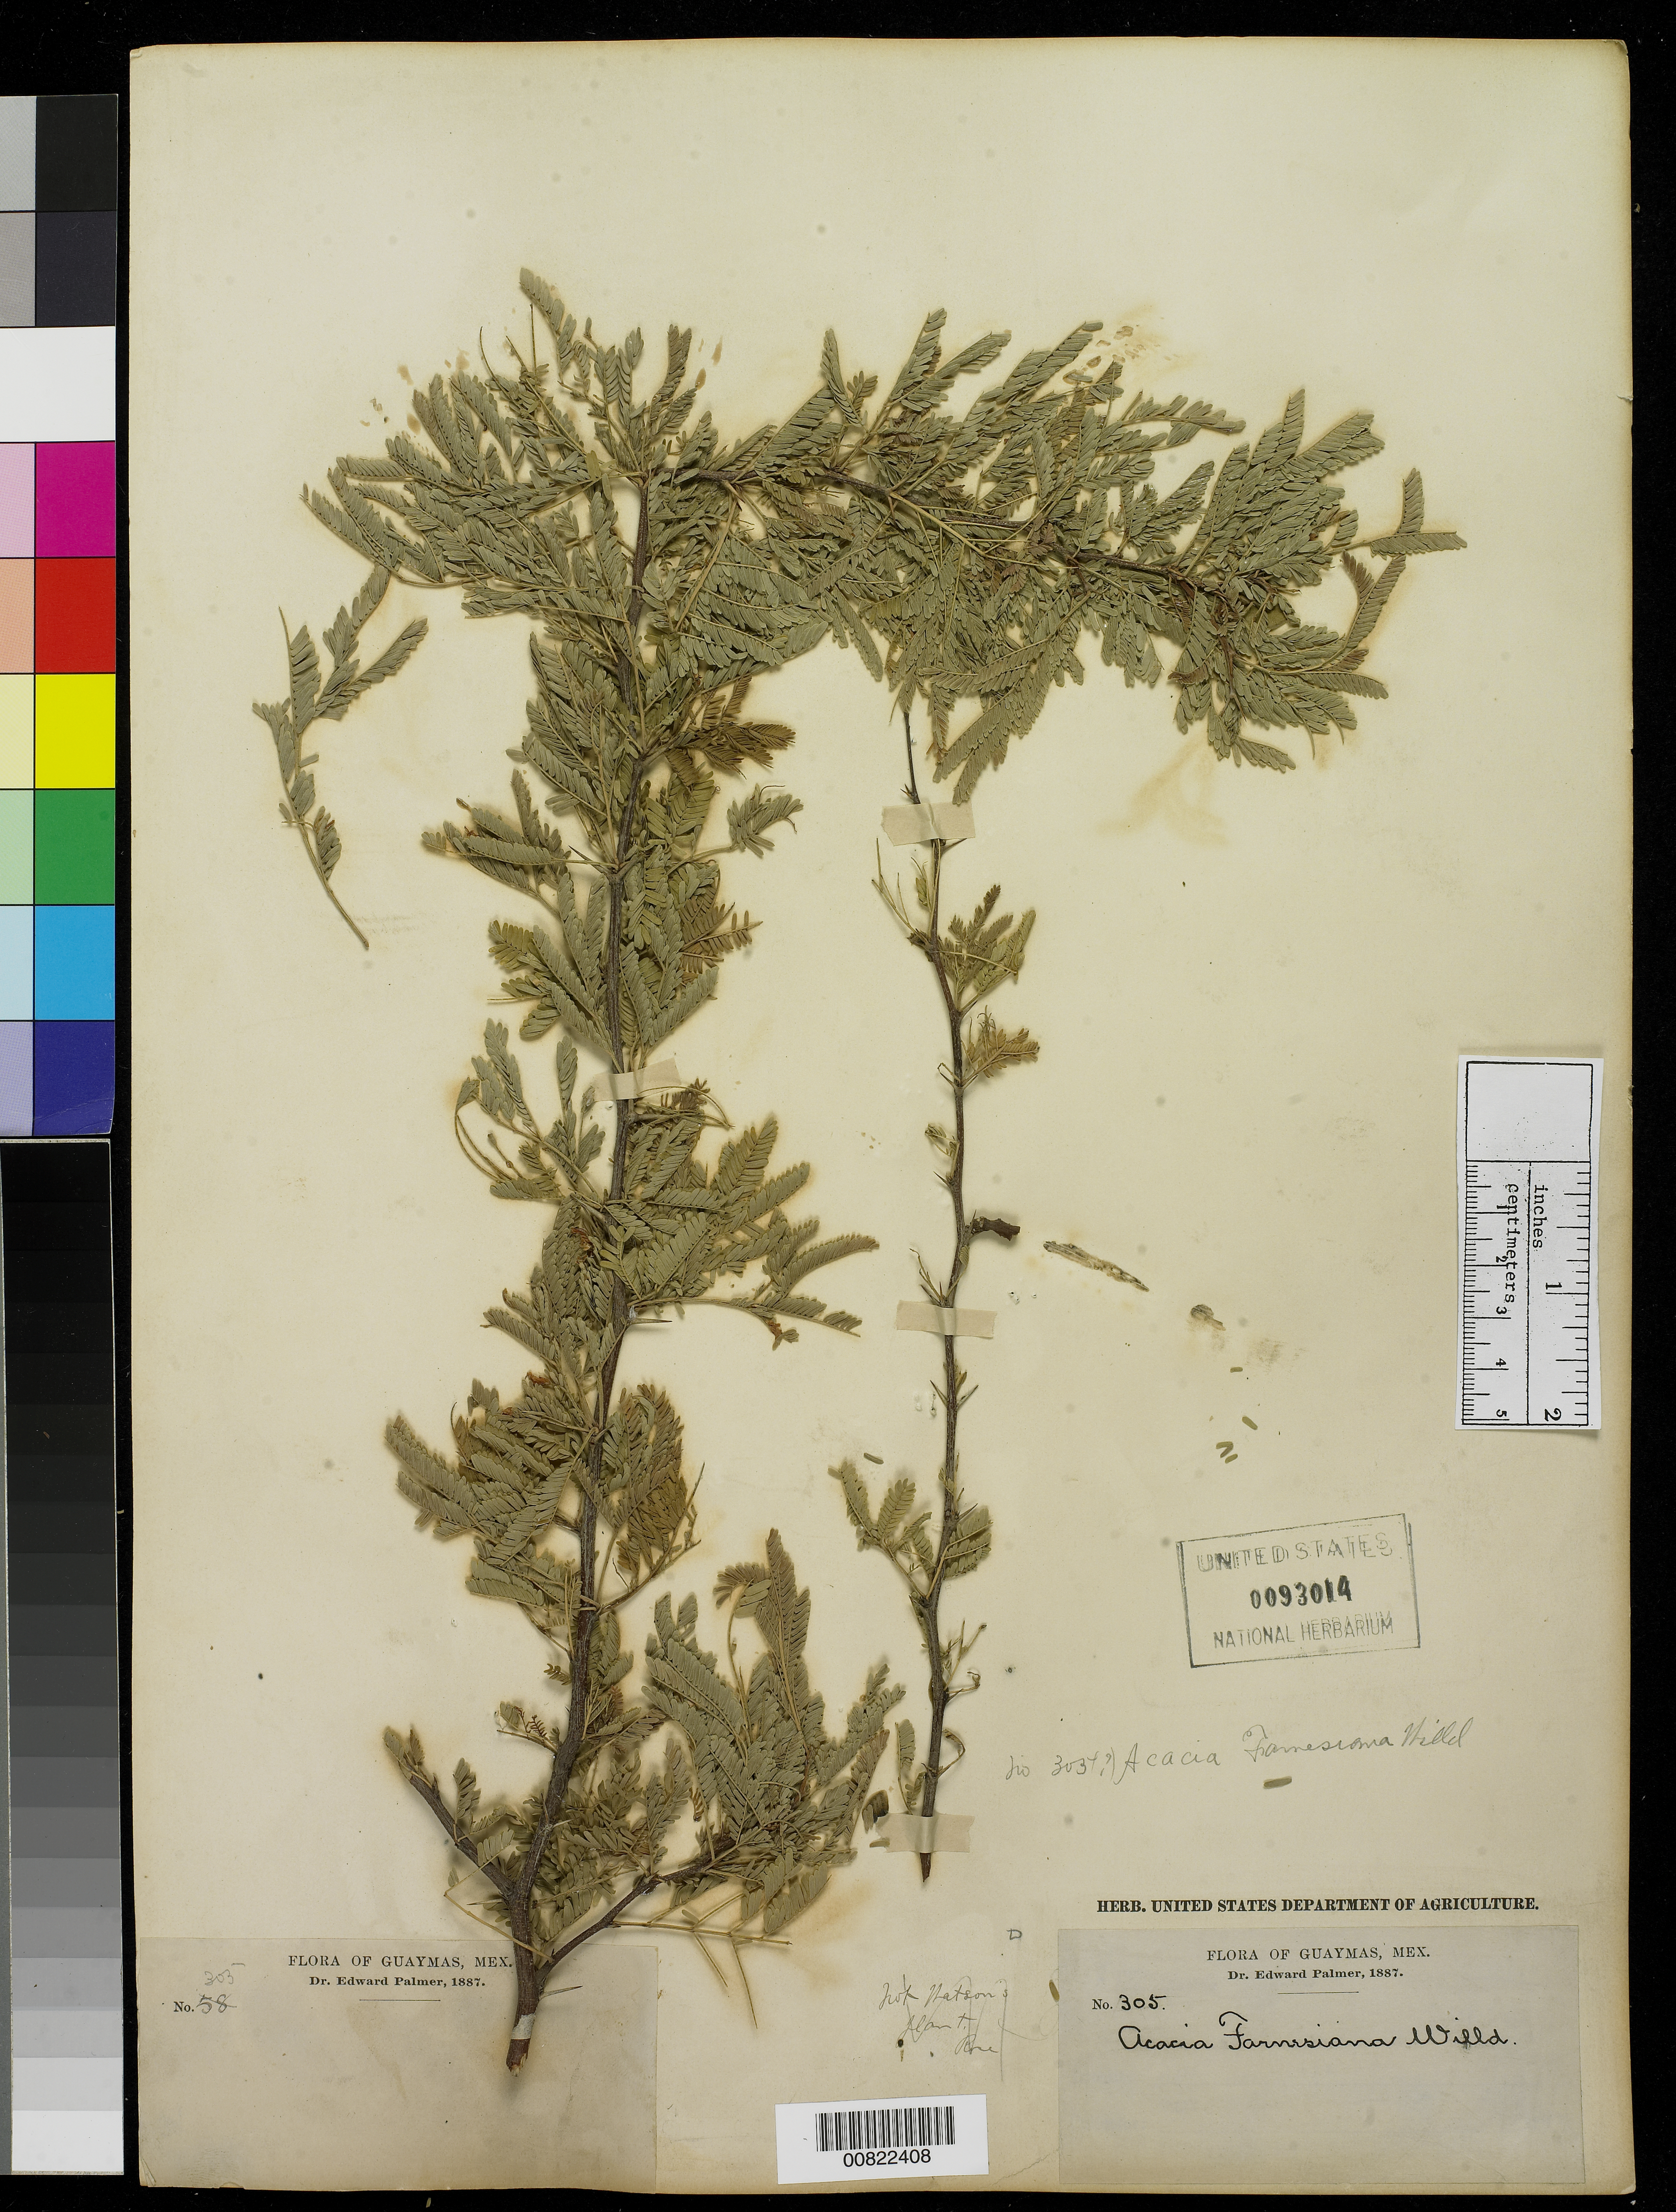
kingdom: Plantae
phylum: Tracheophyta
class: Magnoliopsida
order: Fabales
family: Fabaceae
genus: Vachellia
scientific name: Vachellia farnesiana var. farnesiana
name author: (L.) Wight & Arn.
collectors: E. Palmer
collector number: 305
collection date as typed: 1887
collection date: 1887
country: Mexico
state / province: Sonora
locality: Guaymas, Sonora.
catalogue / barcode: US 93014